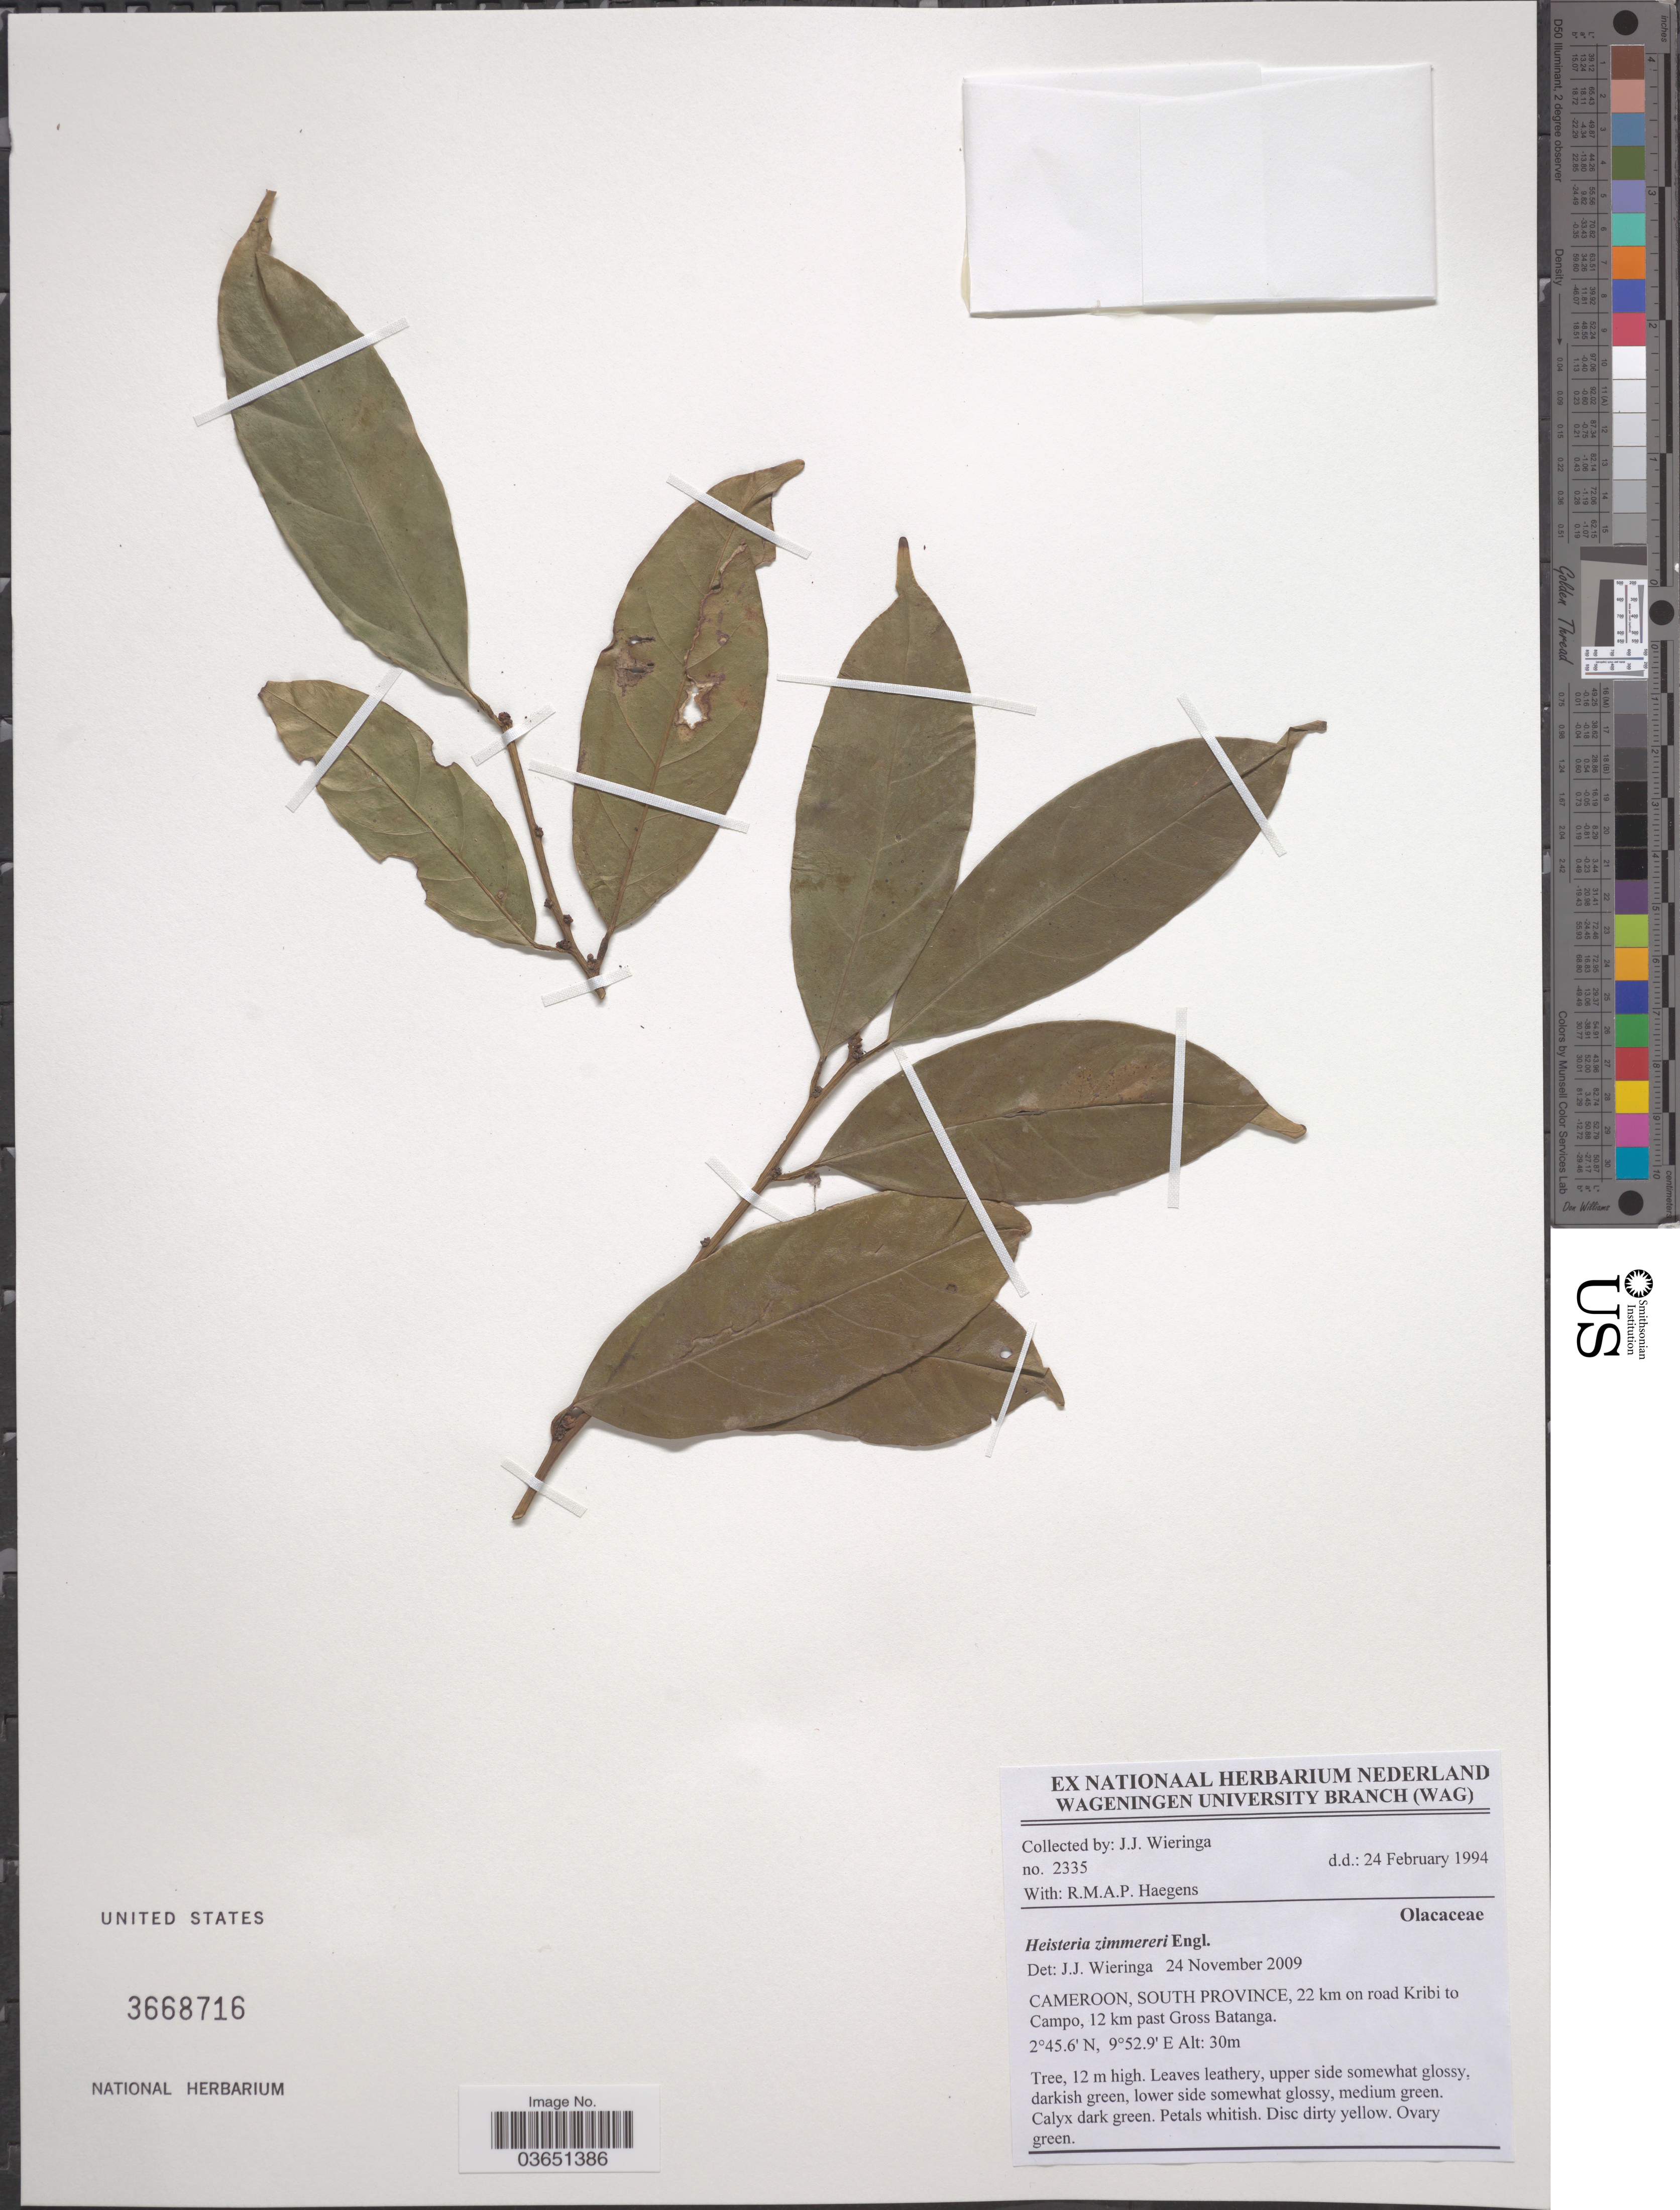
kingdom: Plantae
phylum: Tracheophyta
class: Magnoliopsida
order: Santalales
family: Erythropalaceae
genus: Heisteria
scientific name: Heisteria zimmereri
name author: Engl.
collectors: J. Wieringa & R. Haegens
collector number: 2335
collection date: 1994-02-24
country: Cameroon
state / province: Sud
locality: South Province, 22 km on road Kribi to Campo, 12 km past Gross Batanga.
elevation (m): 30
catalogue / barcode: US 3668716